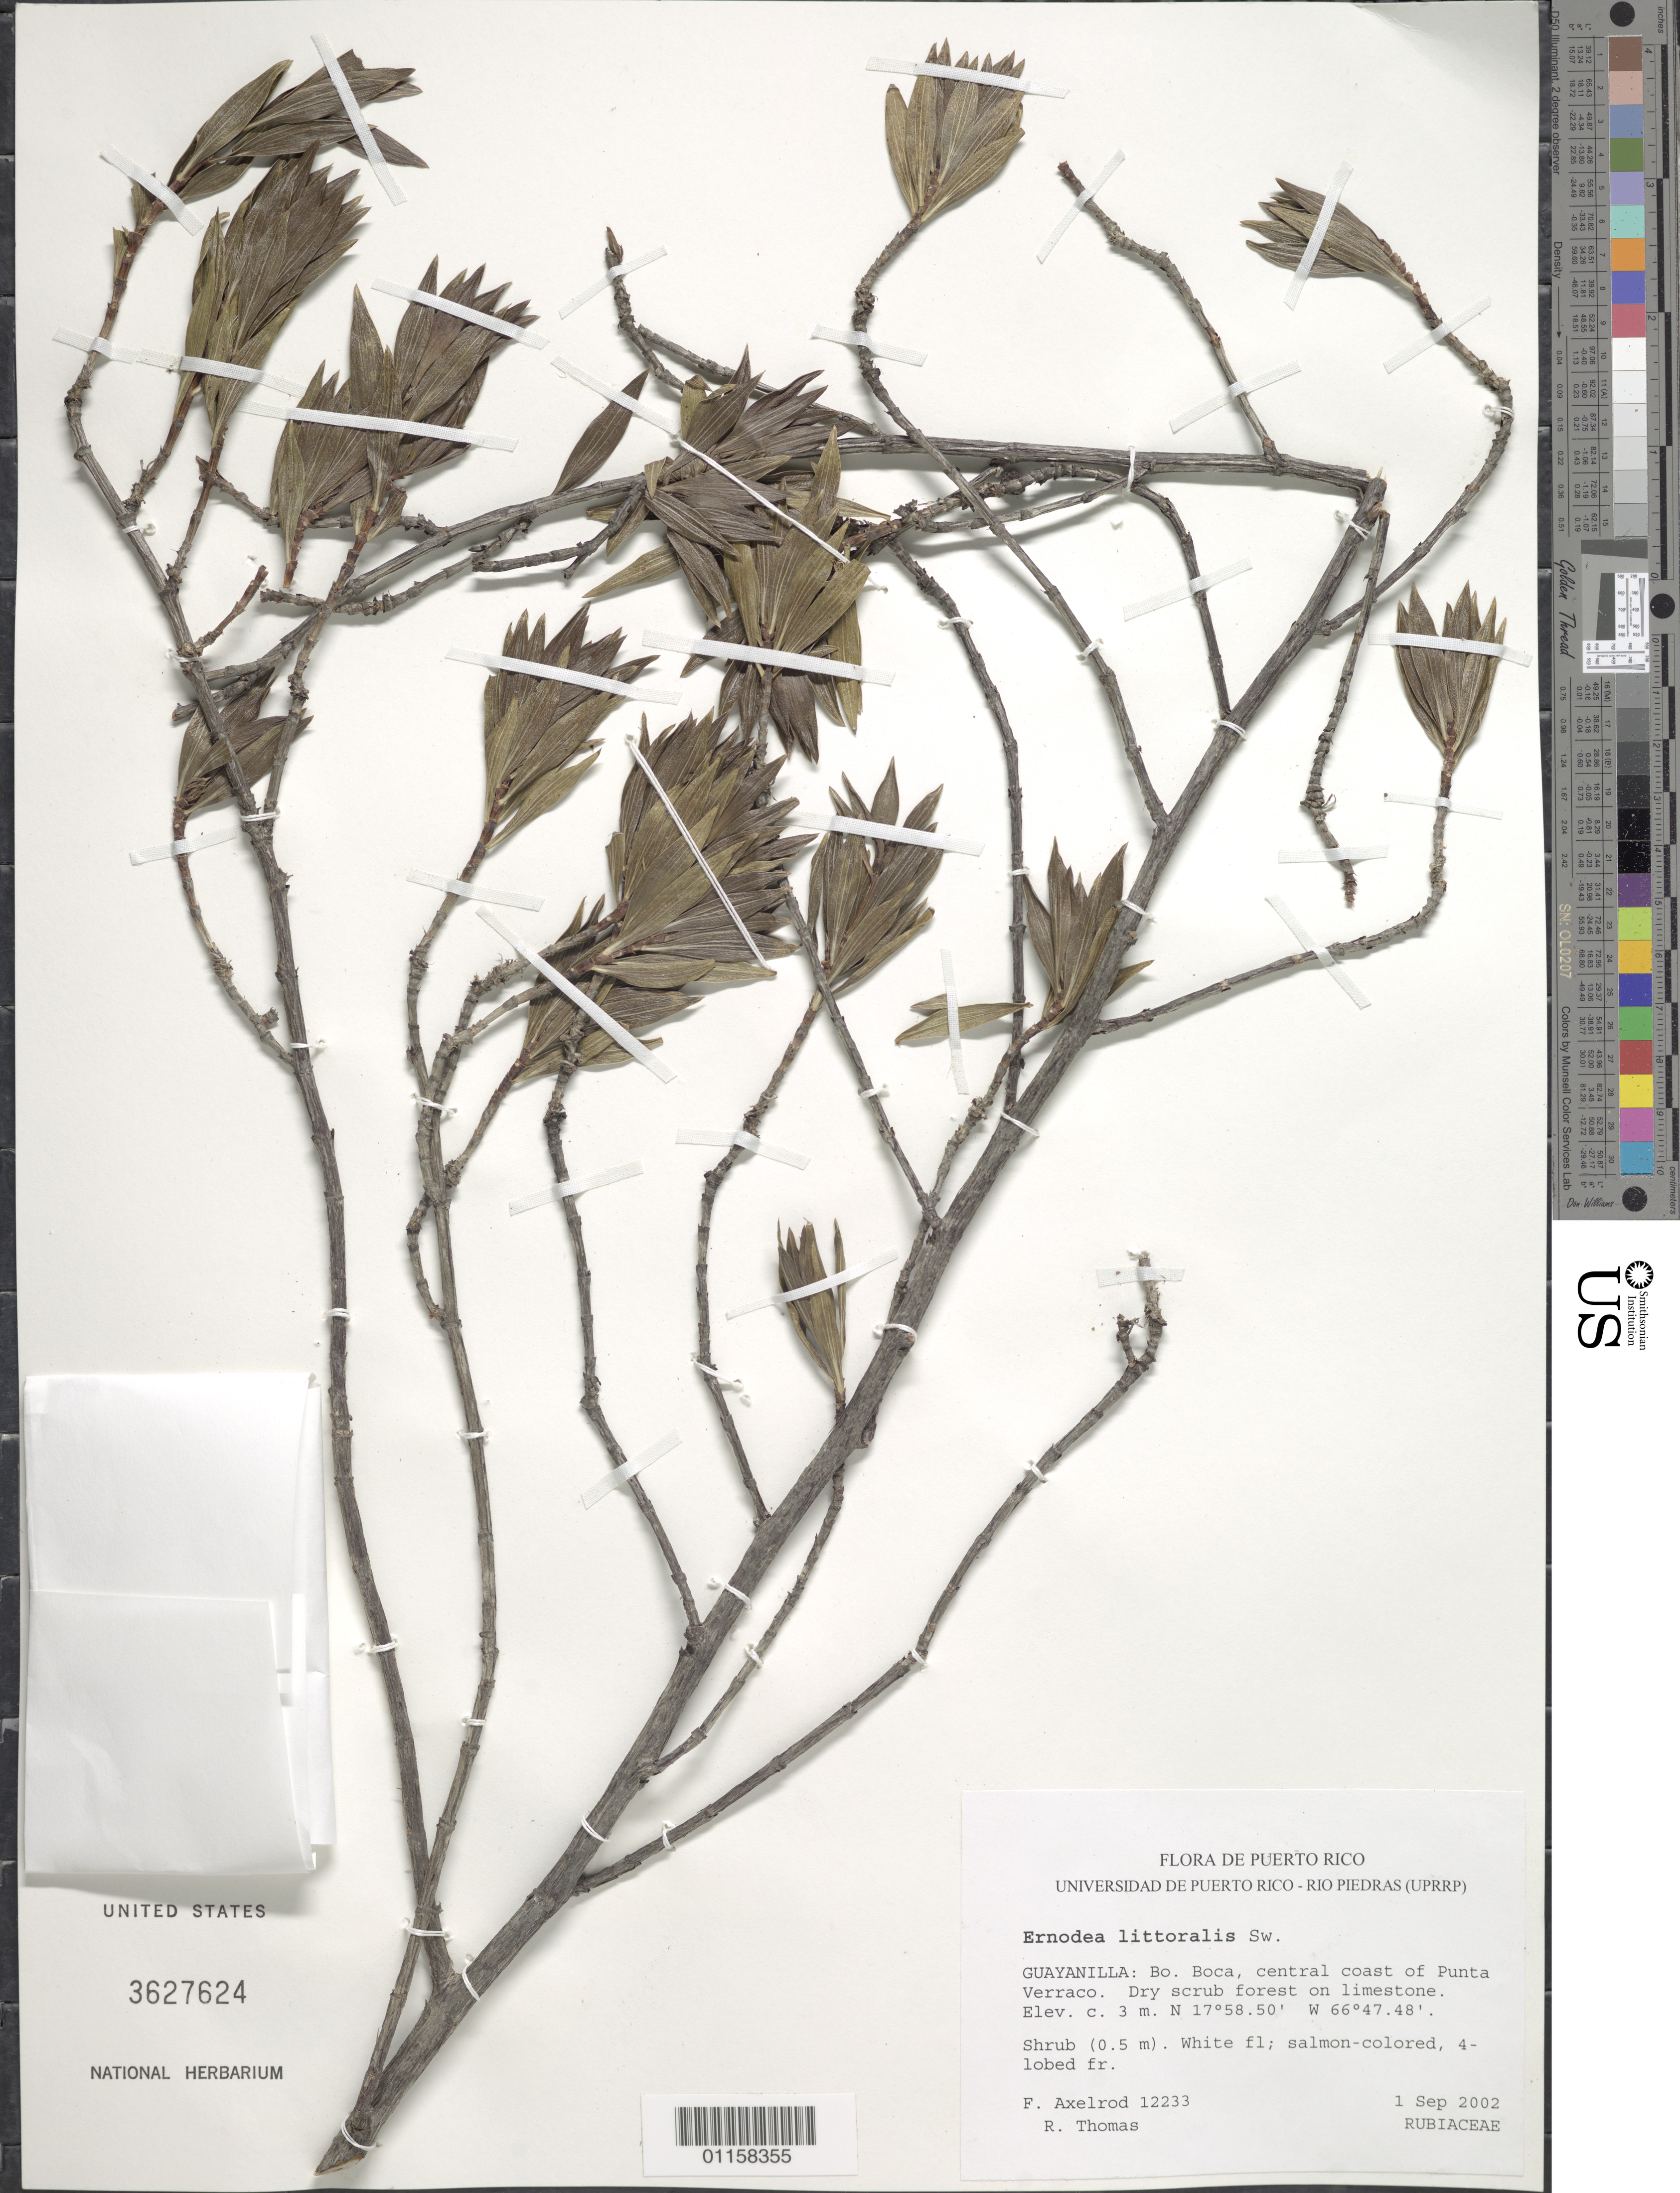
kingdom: Plantae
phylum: Tracheophyta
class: Magnoliopsida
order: Gentianales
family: Rubiaceae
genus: Ernodea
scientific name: Ernodea littoralis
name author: Sw.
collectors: F. S. Axelrod & R. Thomas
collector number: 12233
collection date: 2002-09-01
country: Puerto Rico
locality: Guayanilla. Bo. Boca, central coast of Punta Verraco.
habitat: Dry scrub forest on limestone.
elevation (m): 3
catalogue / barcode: US 3627624